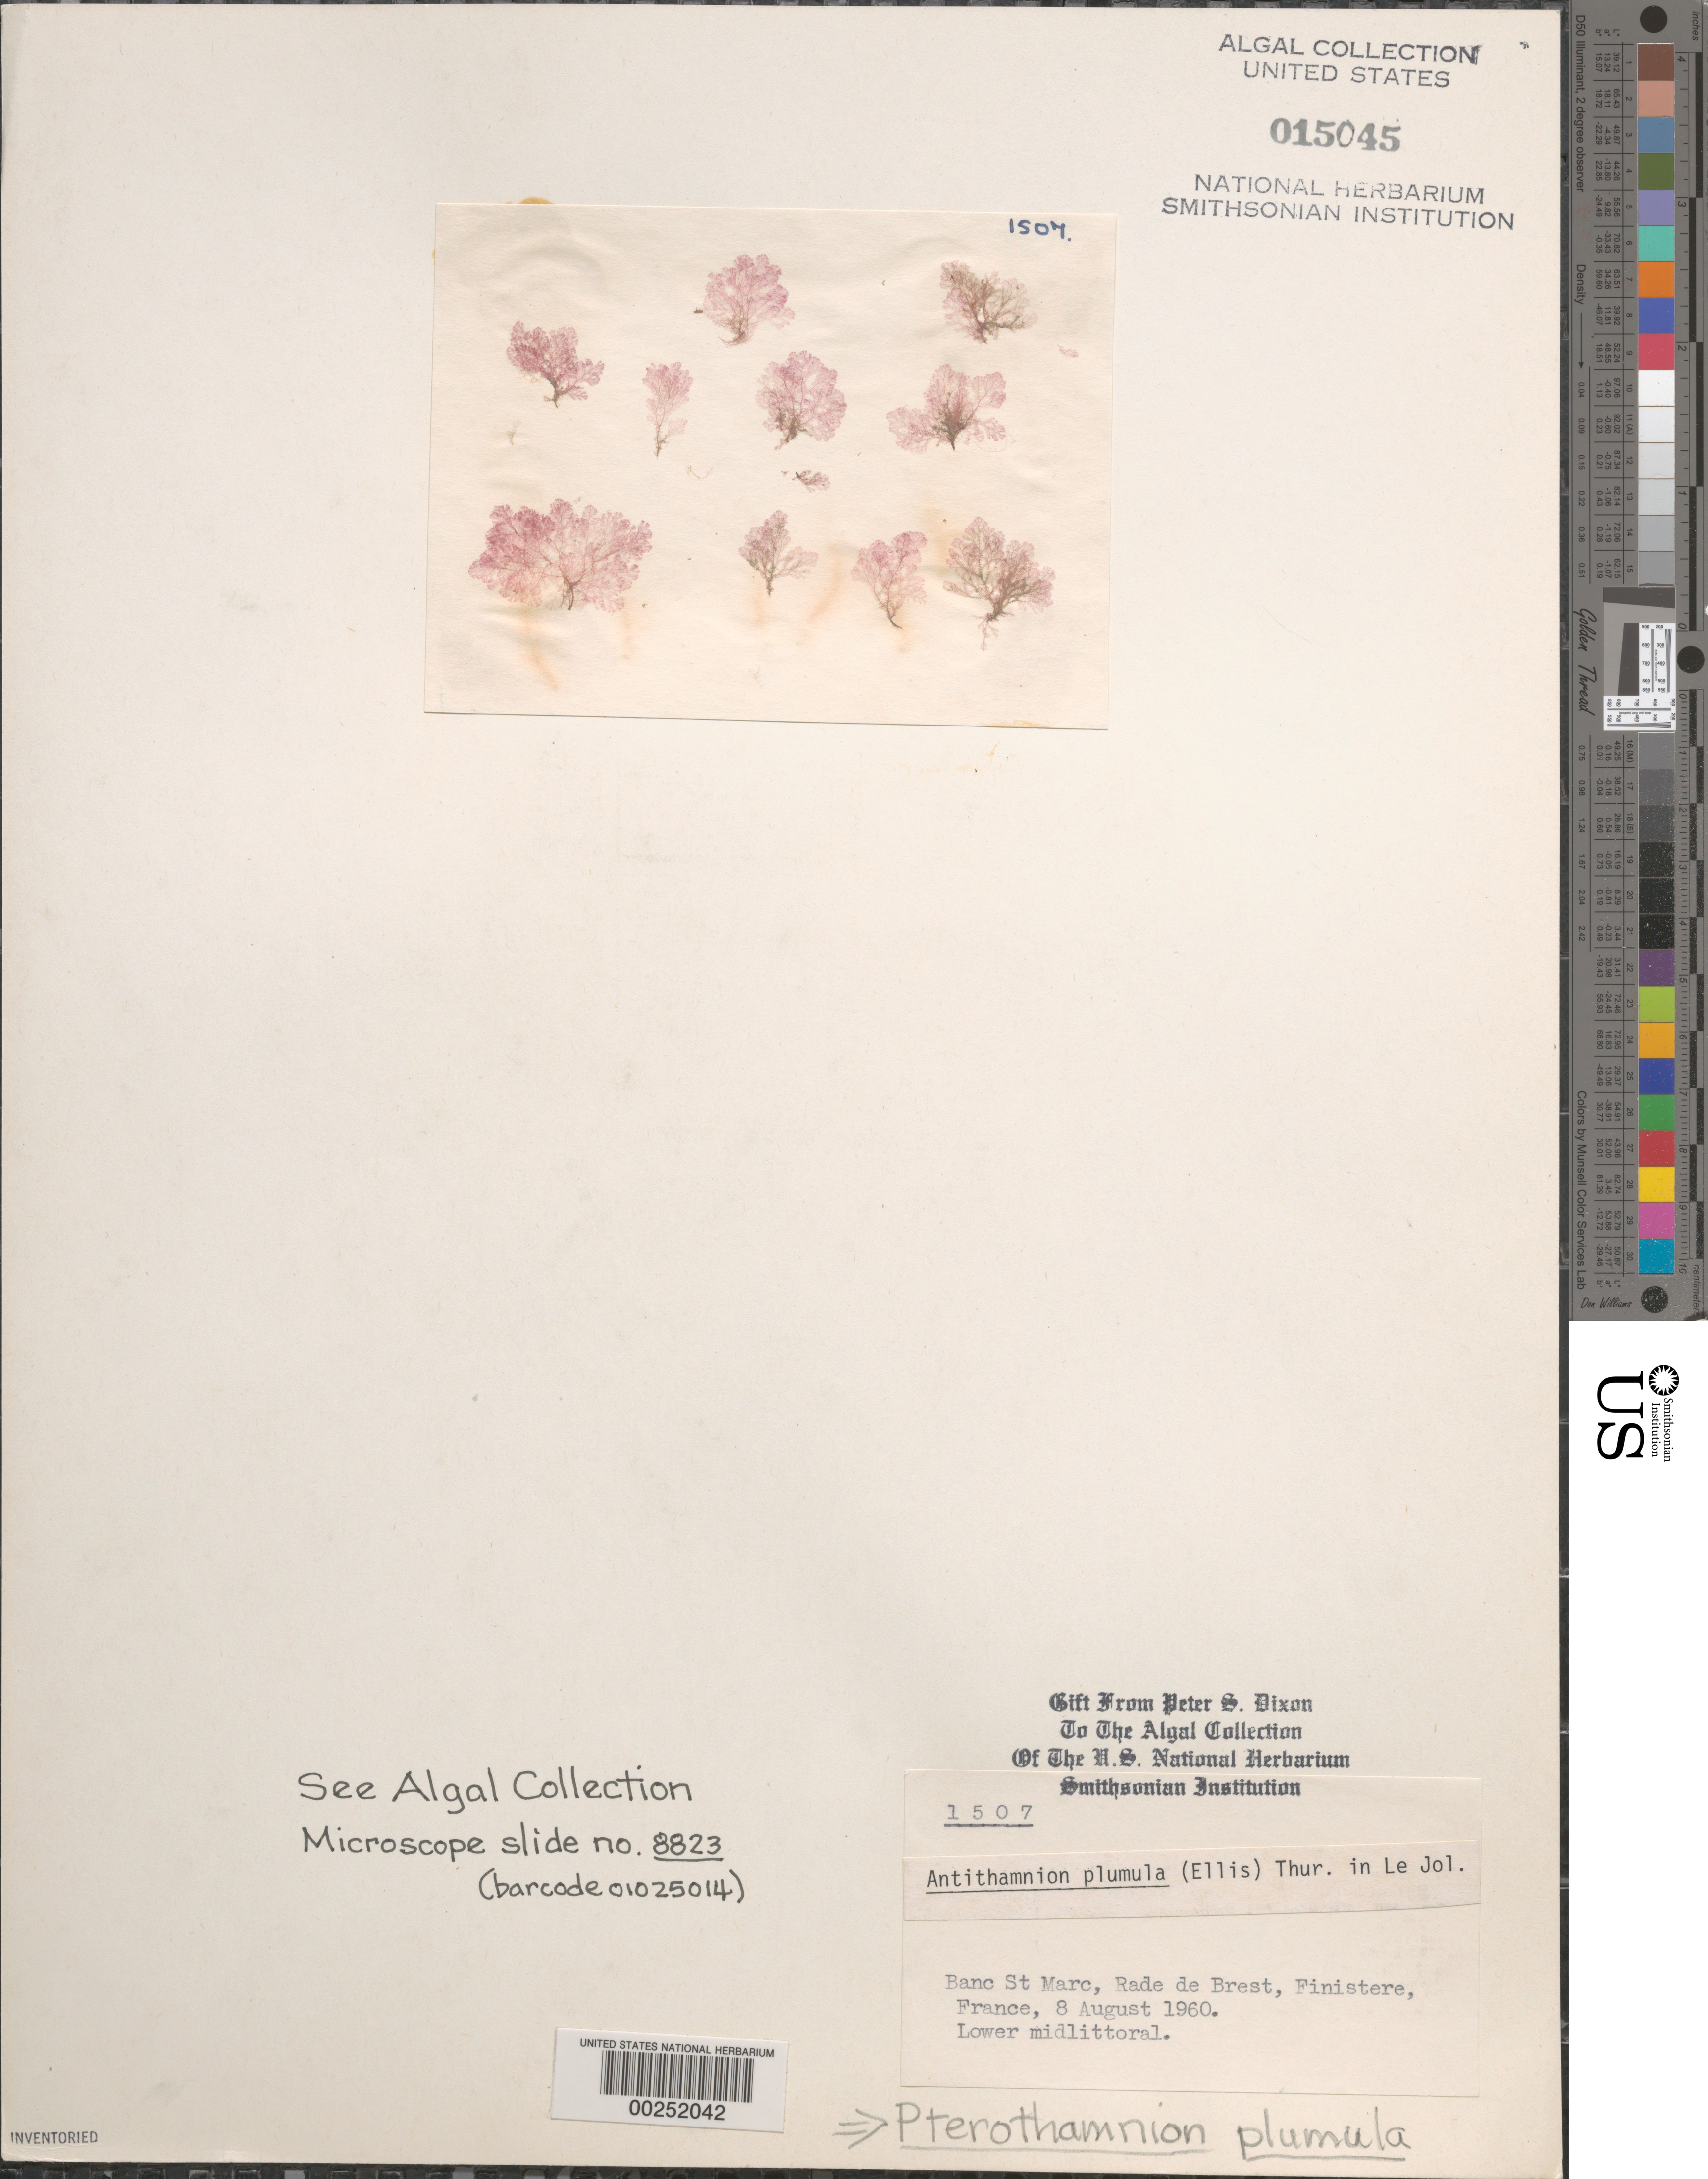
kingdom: Plantae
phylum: Rhodophyta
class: Florideophyceae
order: Ceramiales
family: Ceramiaceae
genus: Pterothamnion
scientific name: Pterothamnion plumula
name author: (J. Ellis) Näg.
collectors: P. S. Dixon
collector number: PSD 1507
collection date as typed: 08 Aug 1960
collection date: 1960-08-08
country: France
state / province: Bretagne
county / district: Finistère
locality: Banc St. Marc, Rade de Brest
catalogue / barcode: US 15045